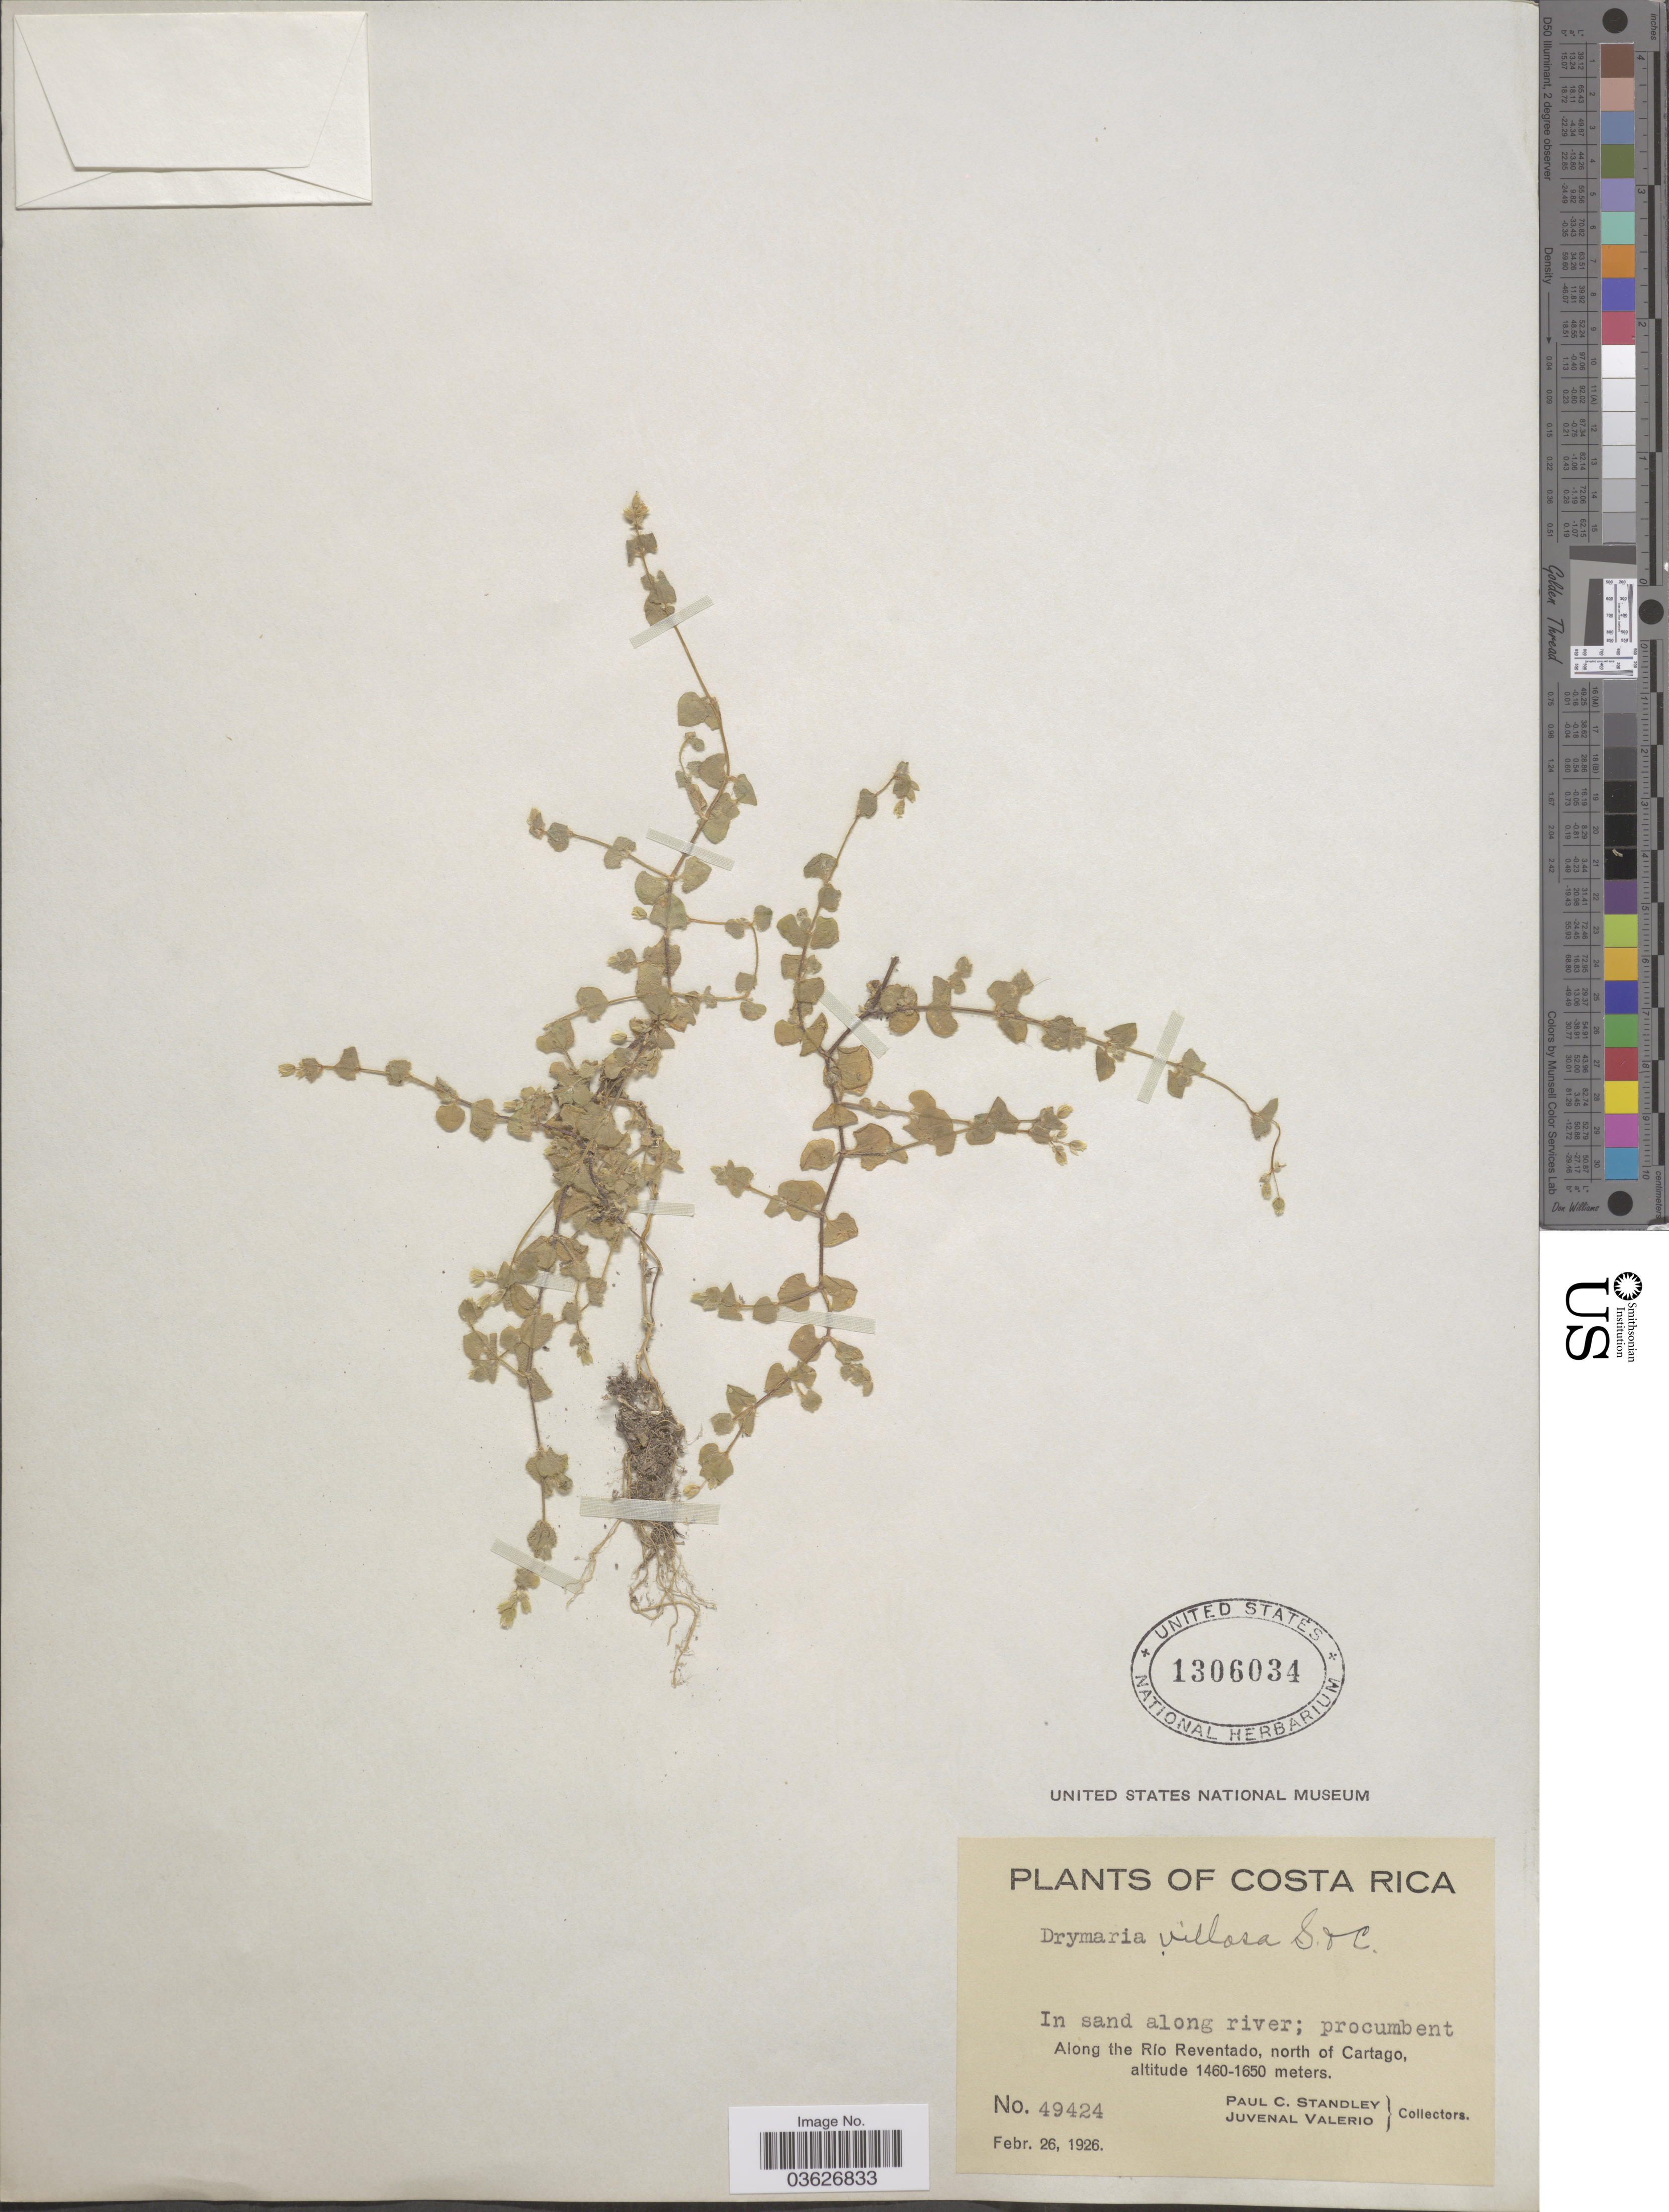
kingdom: Plantae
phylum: Tracheophyta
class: Magnoliopsida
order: Caryophyllales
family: Caryophyllaceae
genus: Drymaria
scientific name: Drymaria villosa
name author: Cham. & Schltdl.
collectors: P. C. Standley & J. Valerio R.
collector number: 49424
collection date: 1926-02-26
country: Costa Rica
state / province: Cartago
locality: Along the Río Reventado, north of Cartago.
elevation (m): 1460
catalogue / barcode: US 1306034